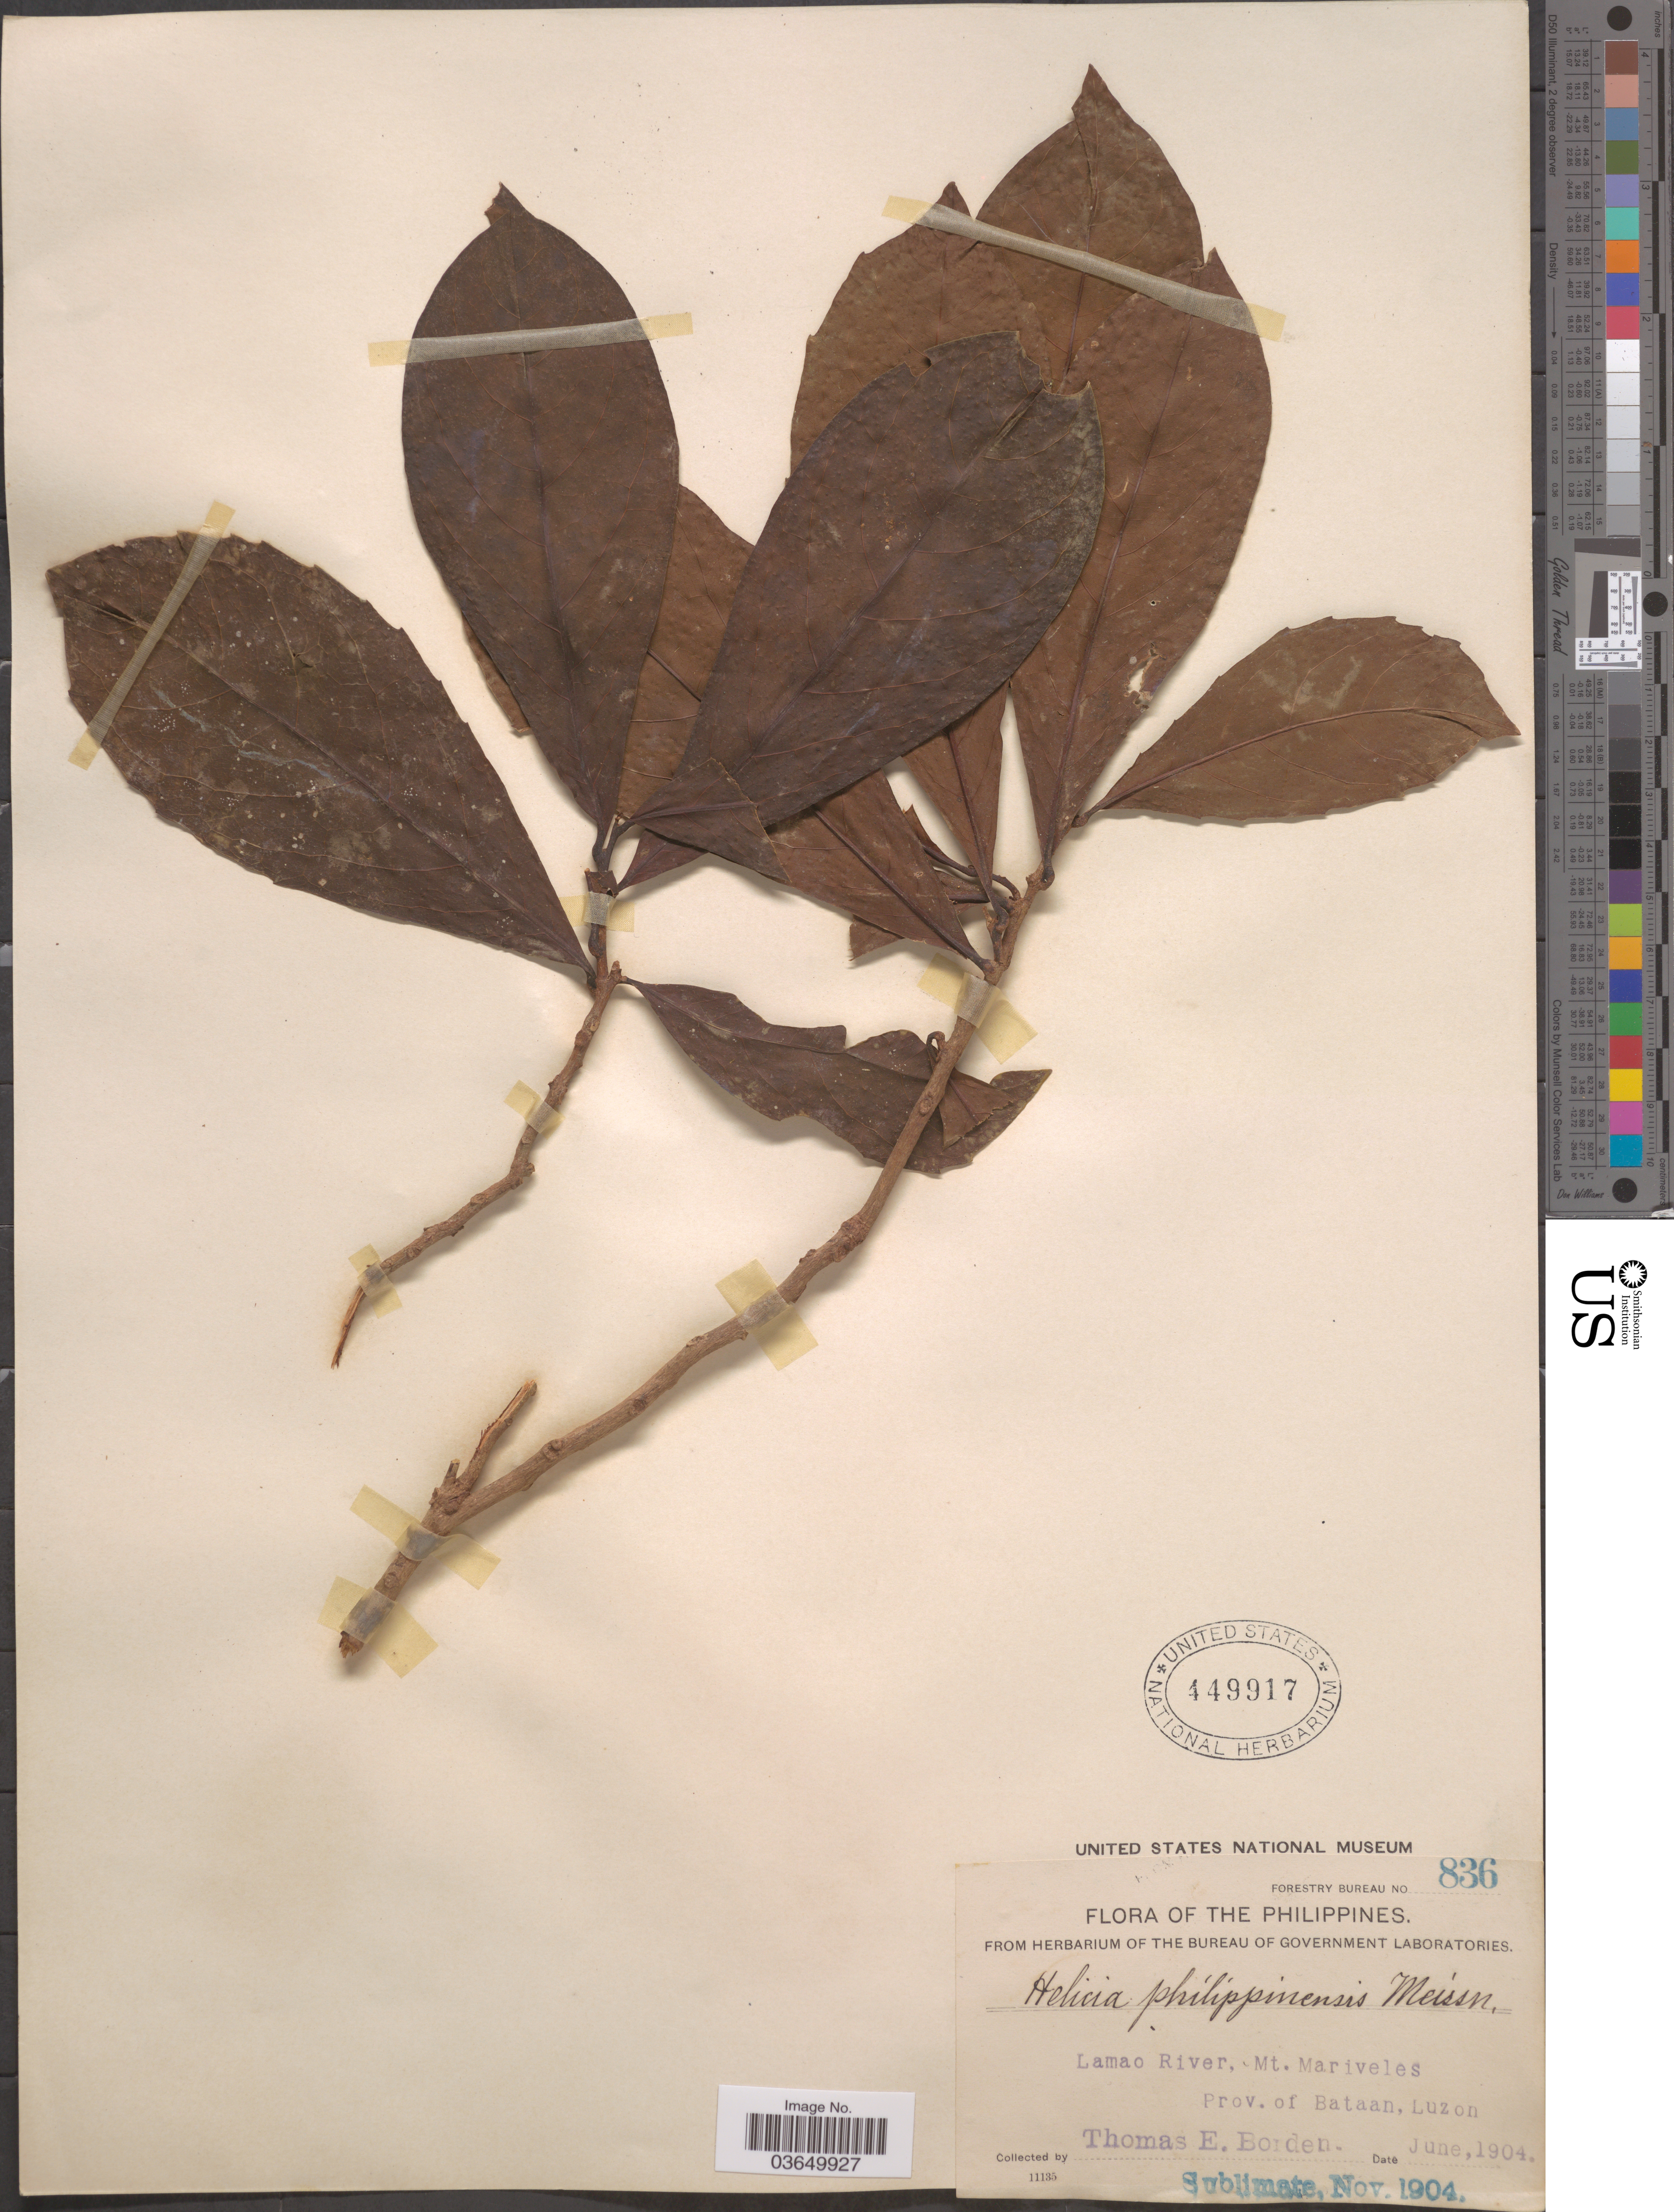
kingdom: Plantae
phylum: Tracheophyta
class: Magnoliopsida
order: Proteales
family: Proteaceae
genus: Helicia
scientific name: Helicia cumingiana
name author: C. Presl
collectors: T. E. Borden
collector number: Forestry Bureau 836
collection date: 1904-06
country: Philippines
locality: Lamao River, Mt. Mariveles, Prov. of Bataan, Luzon.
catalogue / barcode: US 449917